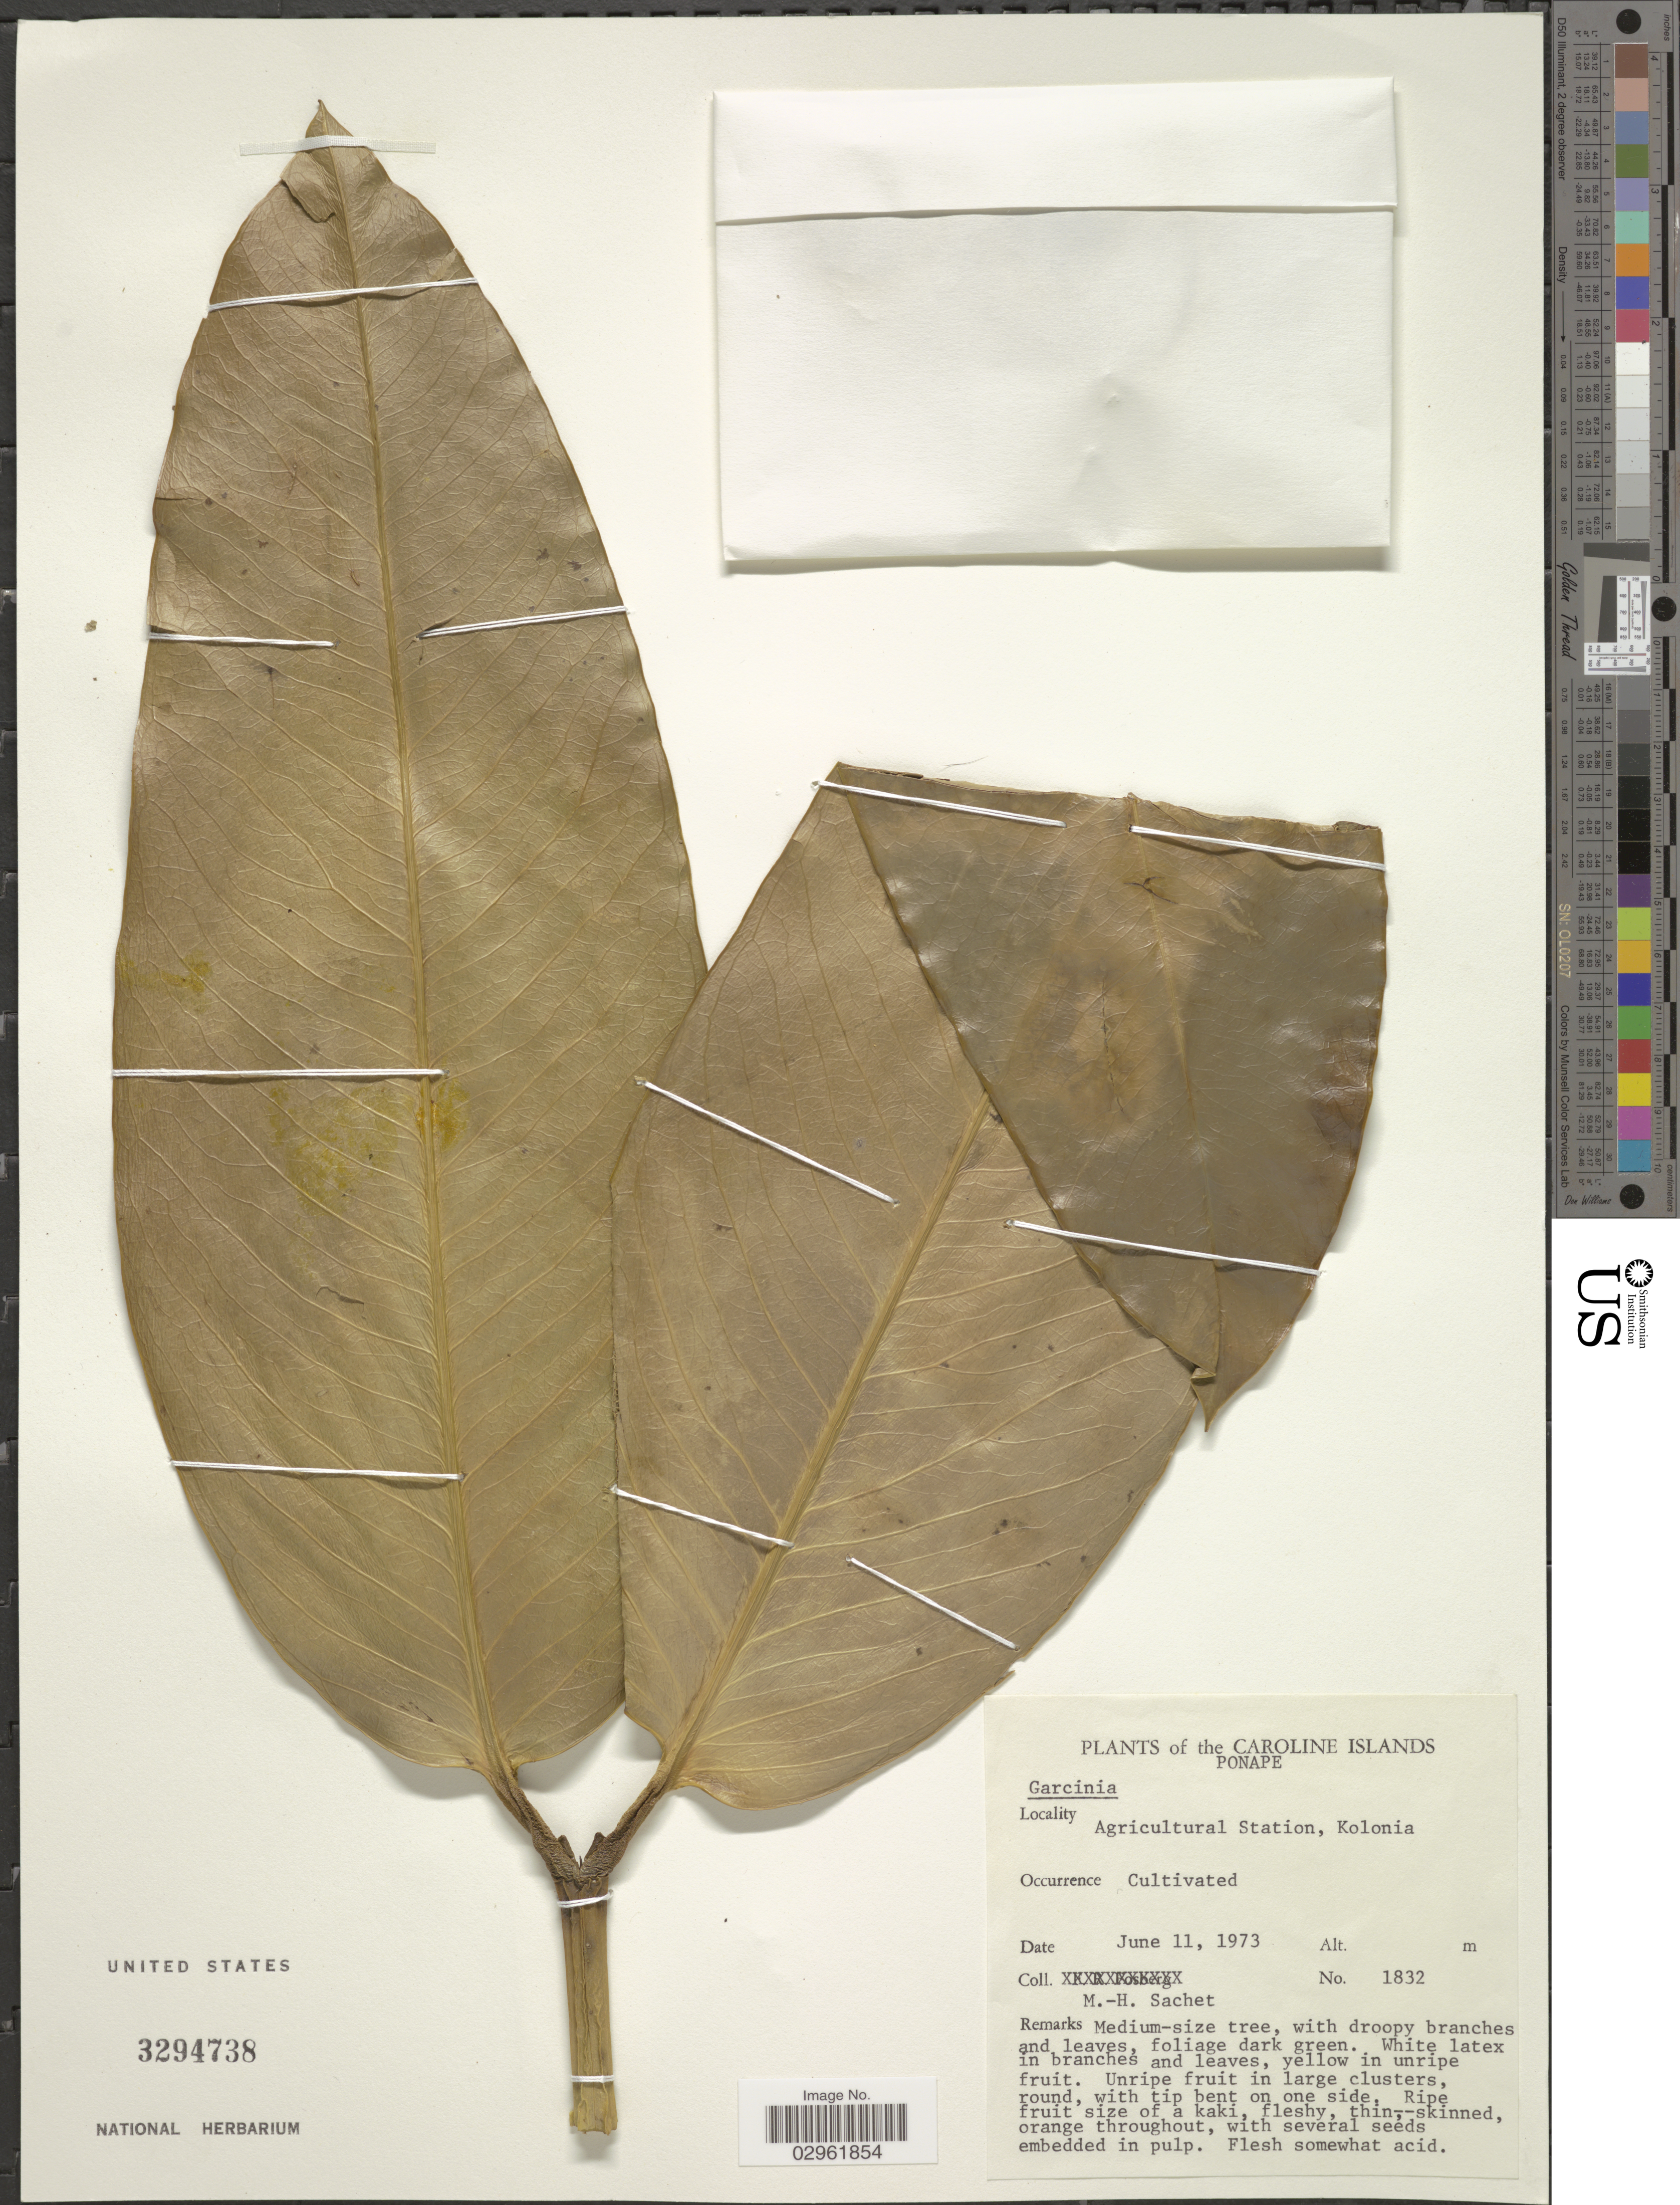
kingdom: Plantae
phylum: Tracheophyta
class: Magnoliopsida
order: Malpighiales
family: Clusiaceae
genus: Garcinia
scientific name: Garcinia sp.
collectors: M.-H. Sachet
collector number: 1832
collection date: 1973-06-11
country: Micronesia, Federated States of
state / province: Pohnpei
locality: The Caroline Islands, Ponape, Agricultural Station, Kolonia.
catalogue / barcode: US 3294738